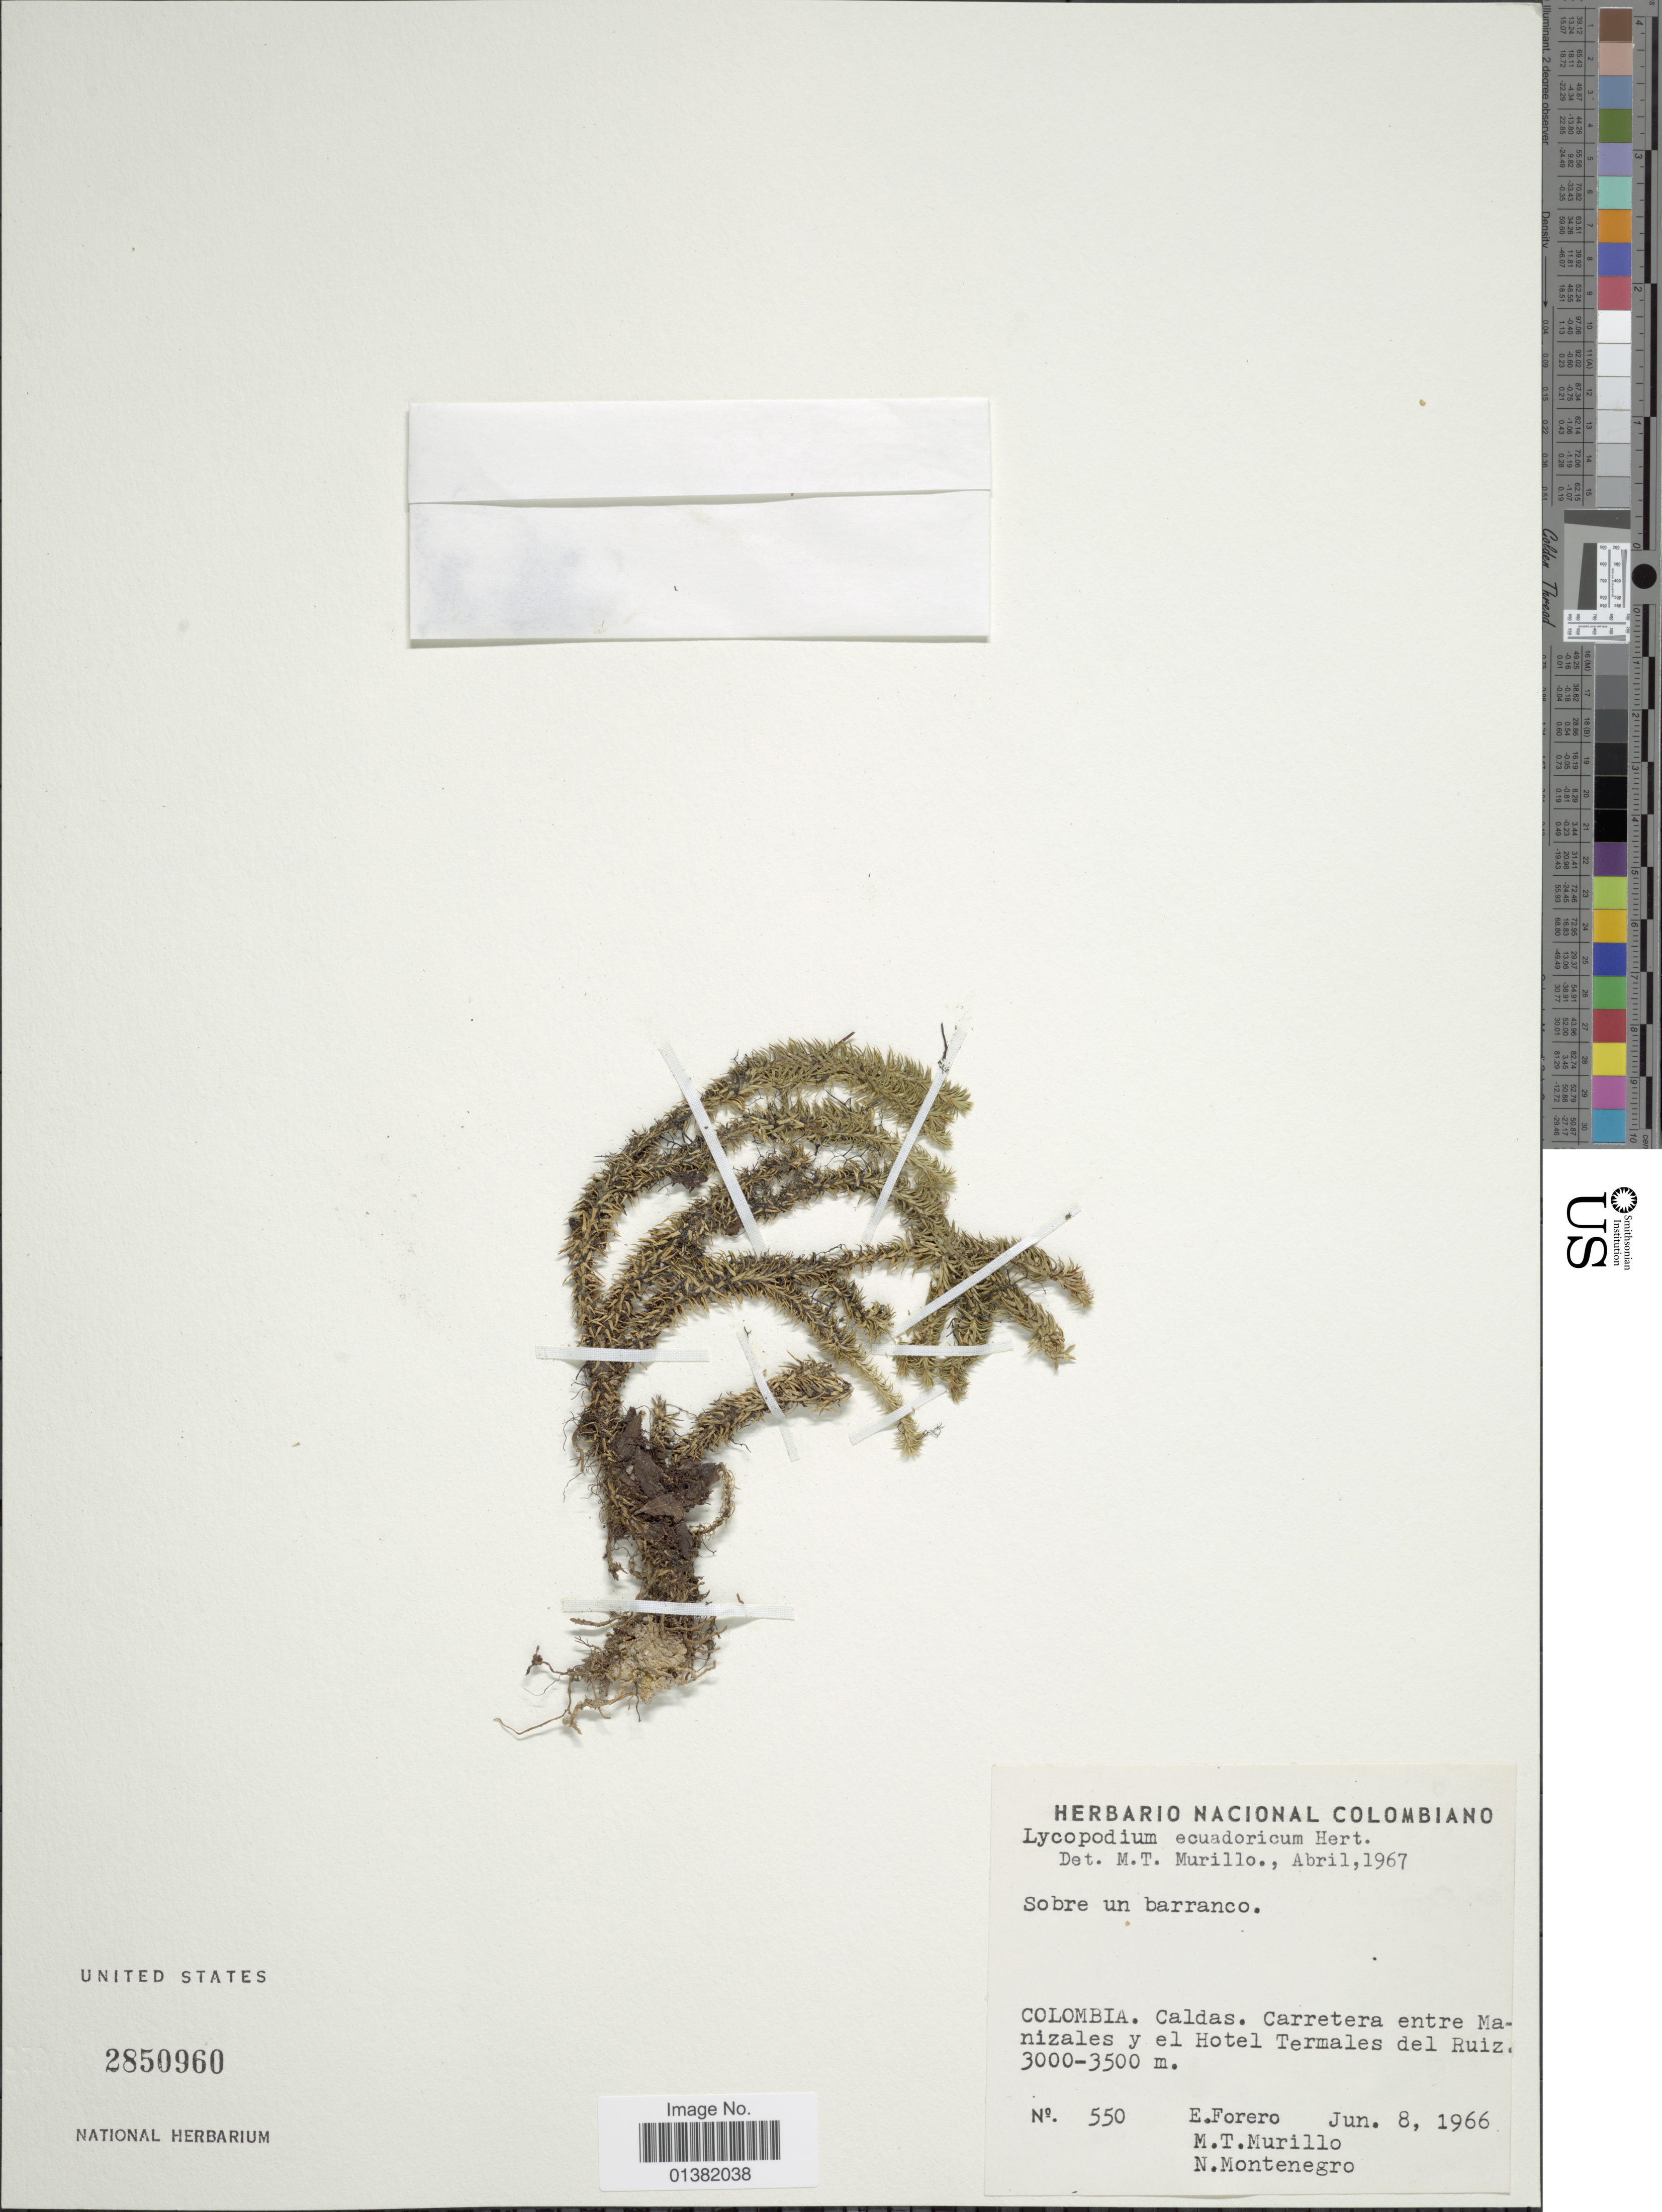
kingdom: Plantae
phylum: Tracheophyta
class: Lycopodiopsida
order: Lycopodiales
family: Lycopodiaceae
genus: Phlegmariurus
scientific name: Phlegmariurus eversus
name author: (Poir.) B. Øllg.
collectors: E. Forero, M. Murillo & N. Montenegro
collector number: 550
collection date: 1966-06-08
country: Colombia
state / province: Caldas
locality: Carretera entre Manizales y el Hotel Termales del Ruiz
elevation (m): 3000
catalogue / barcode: US 2850960